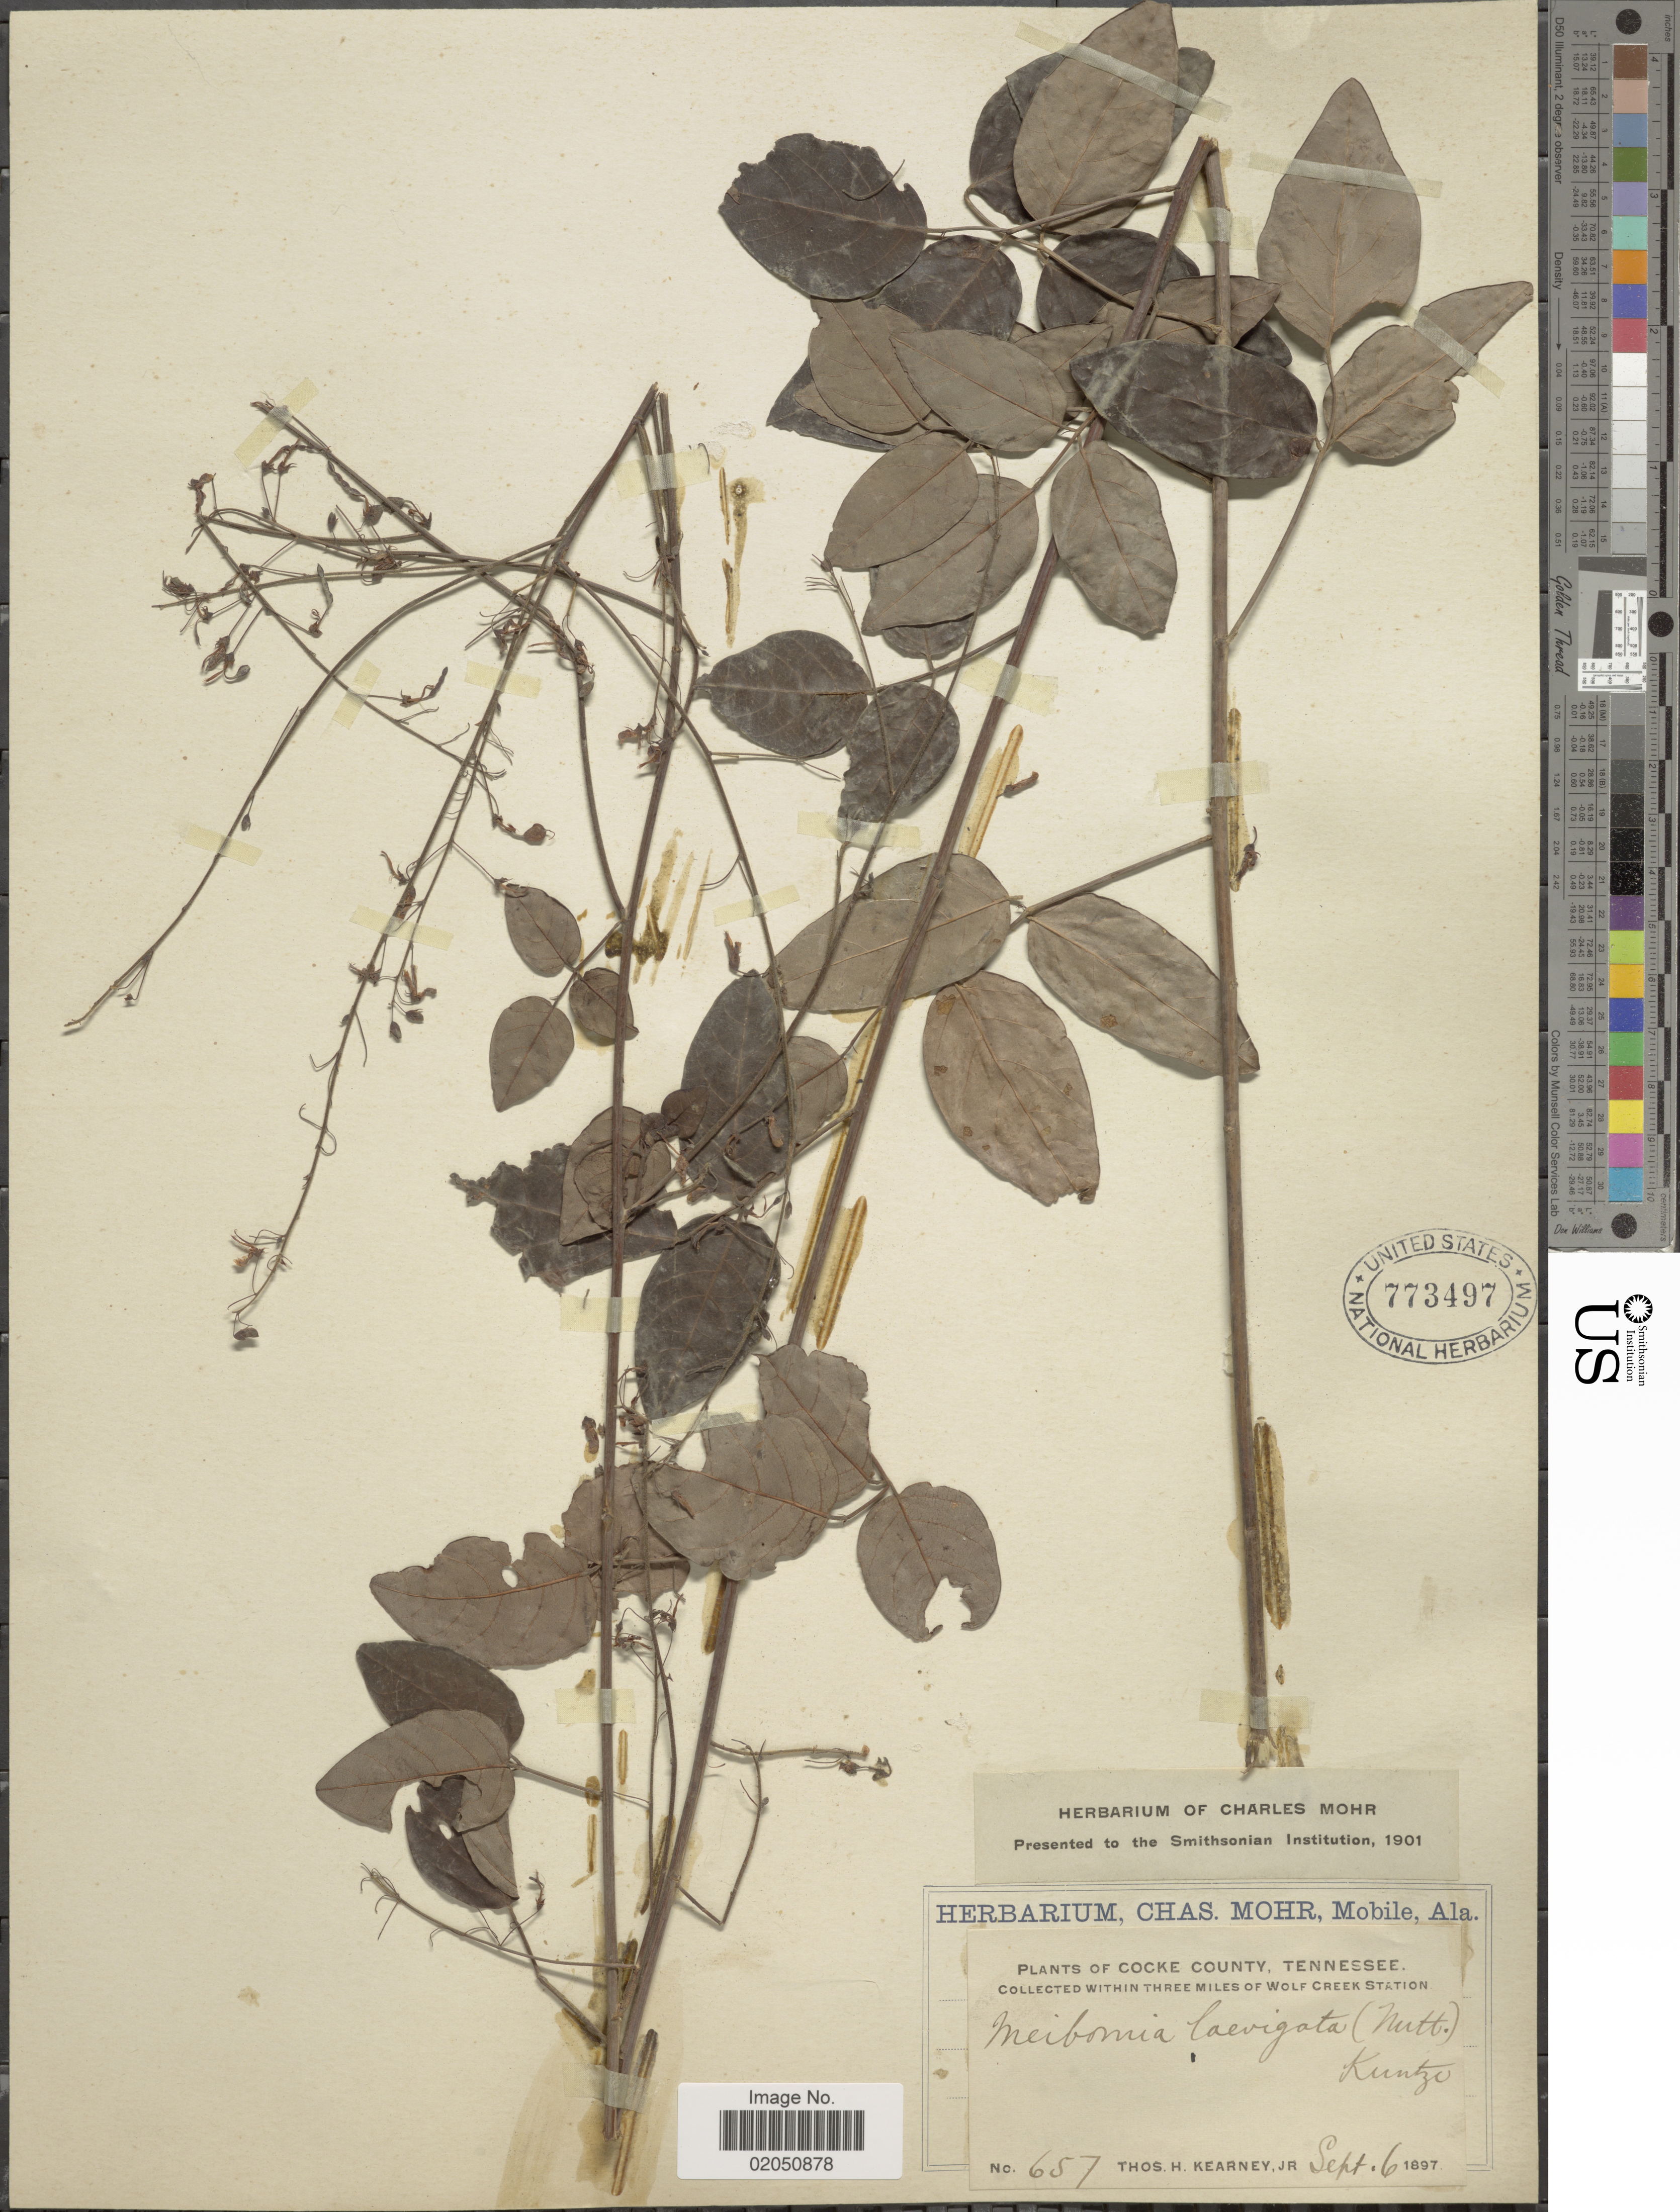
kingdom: Plantae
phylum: Tracheophyta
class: Magnoliopsida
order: Fabales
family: Fabaceae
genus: Desmodium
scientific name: Desmodium laevigatum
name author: (Nutt.) DC.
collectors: T. H. Kearney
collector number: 657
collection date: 1897-09-06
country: United States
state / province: Tennessee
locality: Cocke County, within Three miles of Wolf Creek Station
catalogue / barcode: US 773497